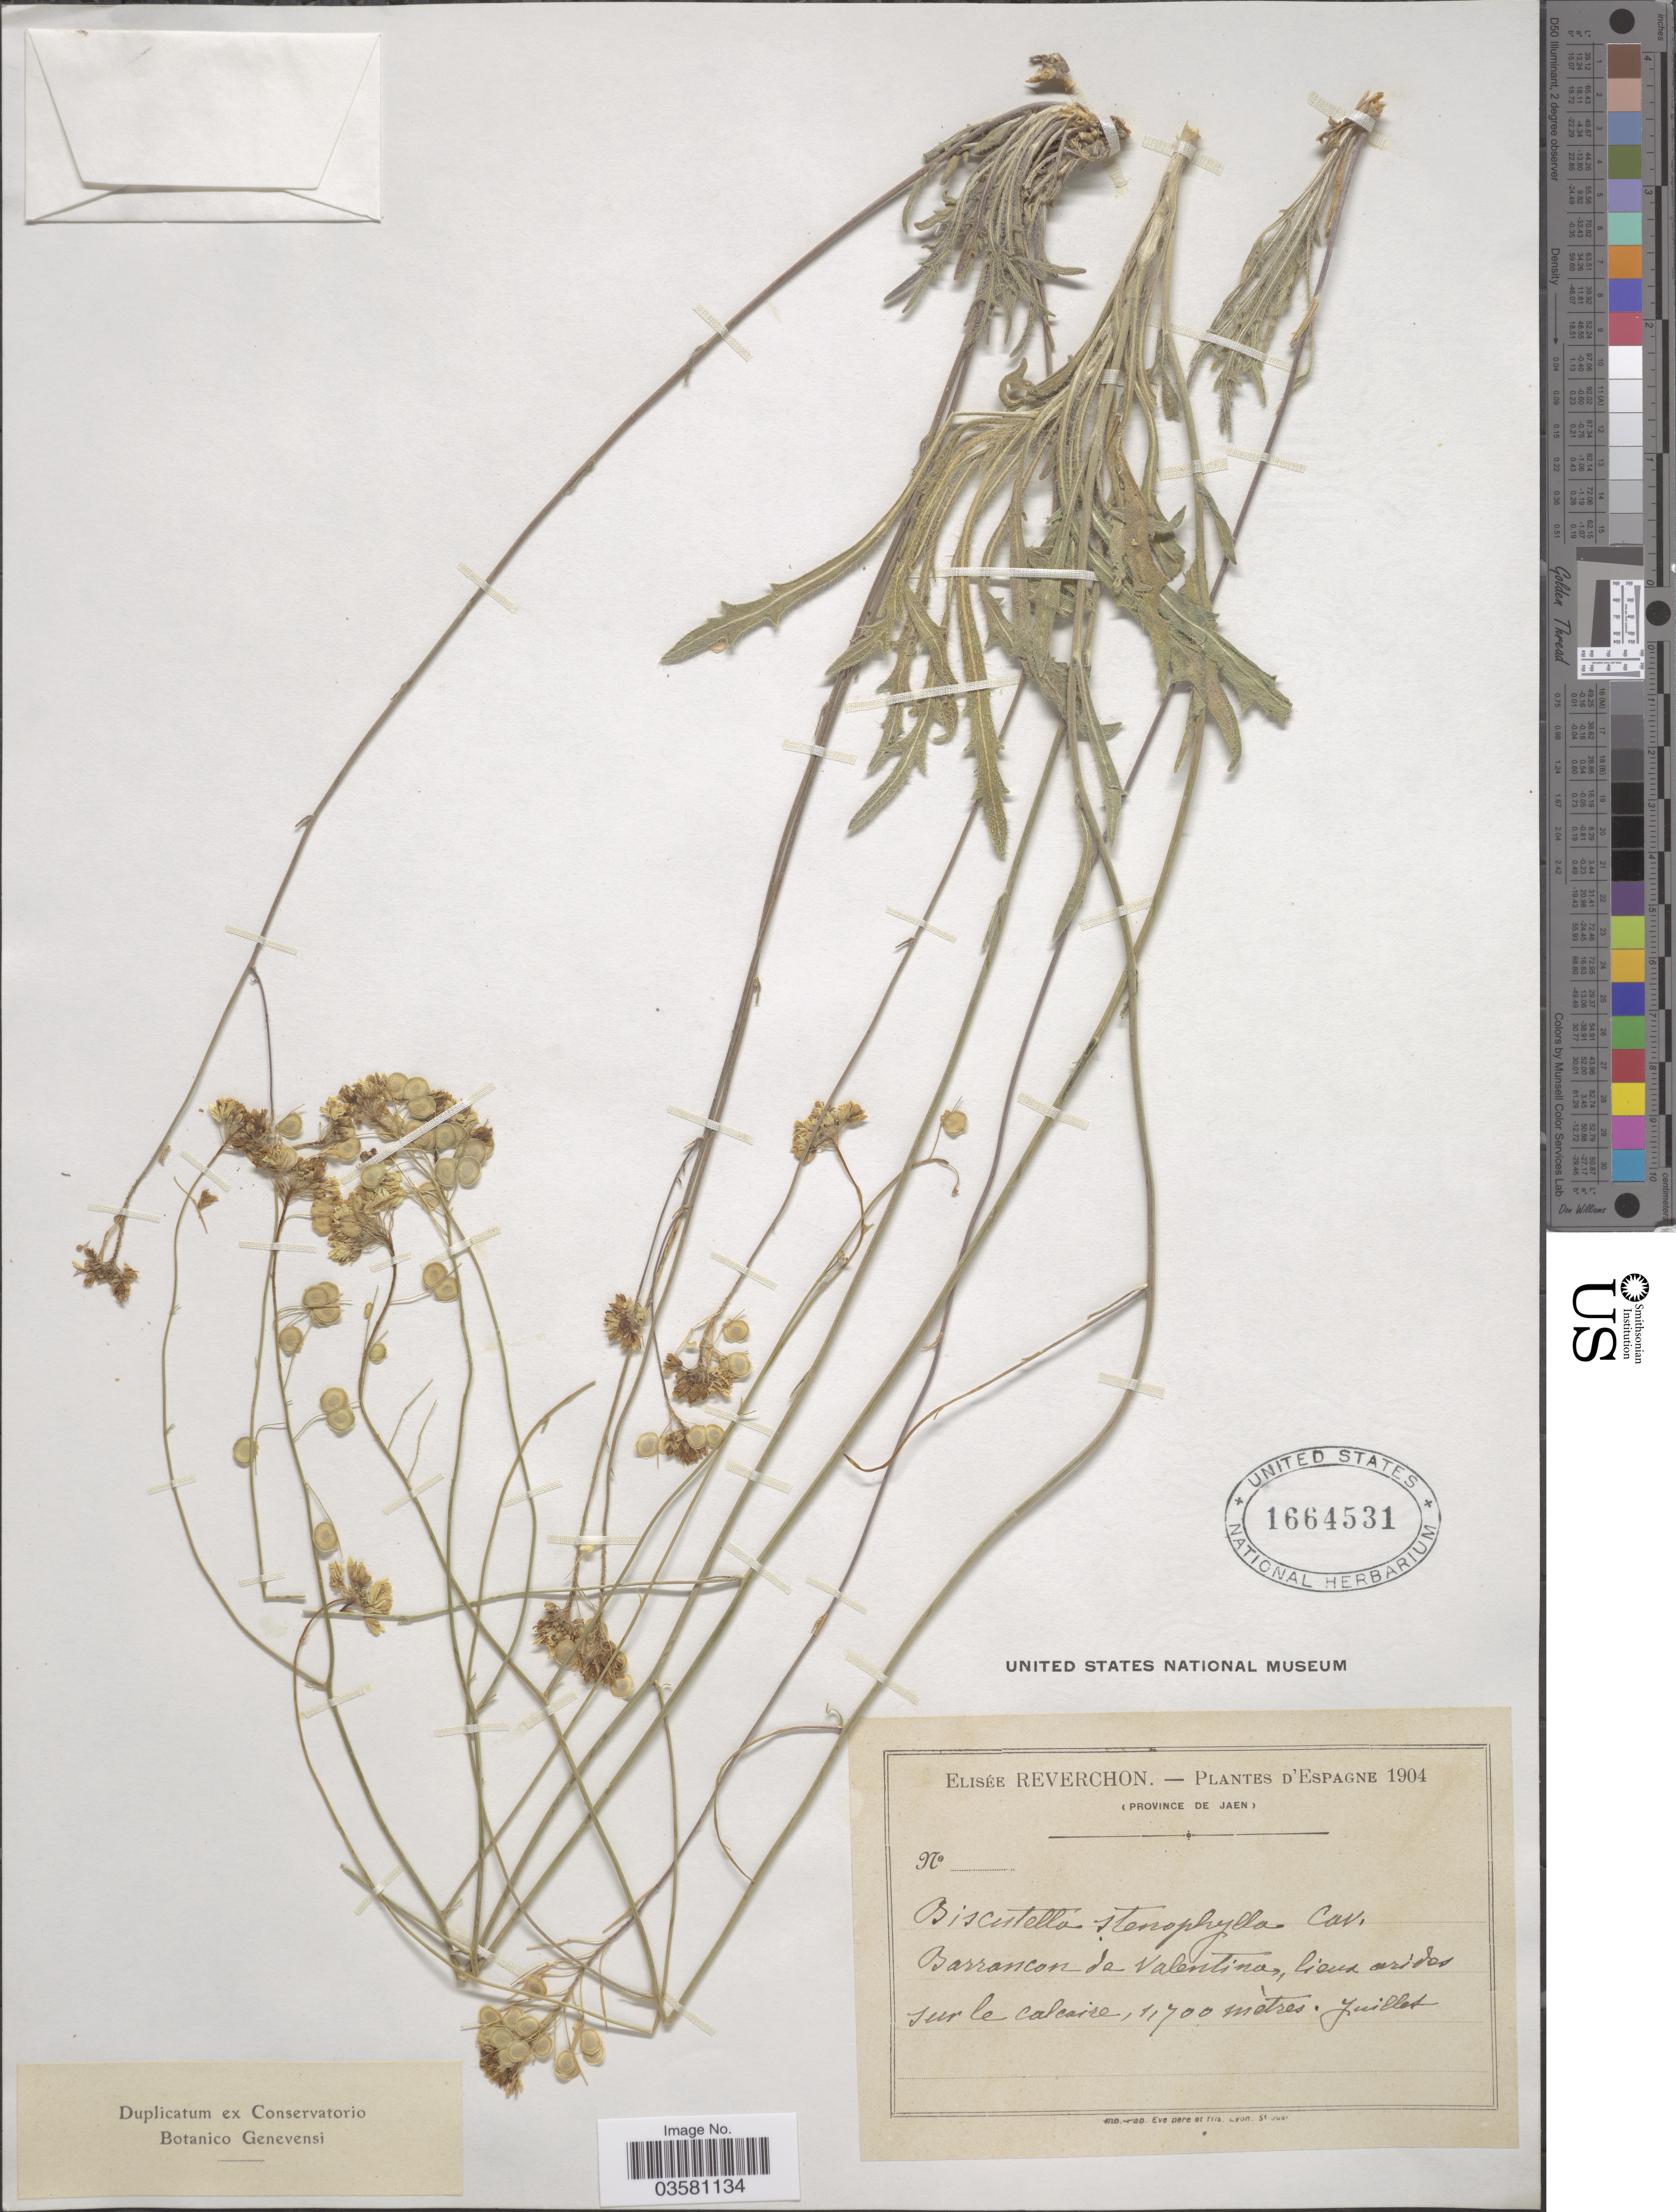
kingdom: Plantae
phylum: Tracheophyta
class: Magnoliopsida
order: Brassicales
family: Brassicaceae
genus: Biscutella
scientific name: Biscutella stenophylla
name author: Dufour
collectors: E. Reverchon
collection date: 1904-07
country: Spain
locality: Espagne. (Province de Jaen). Barrancon de Valentina, lieux arides sur le calcaire.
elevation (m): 1700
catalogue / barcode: US 1664531